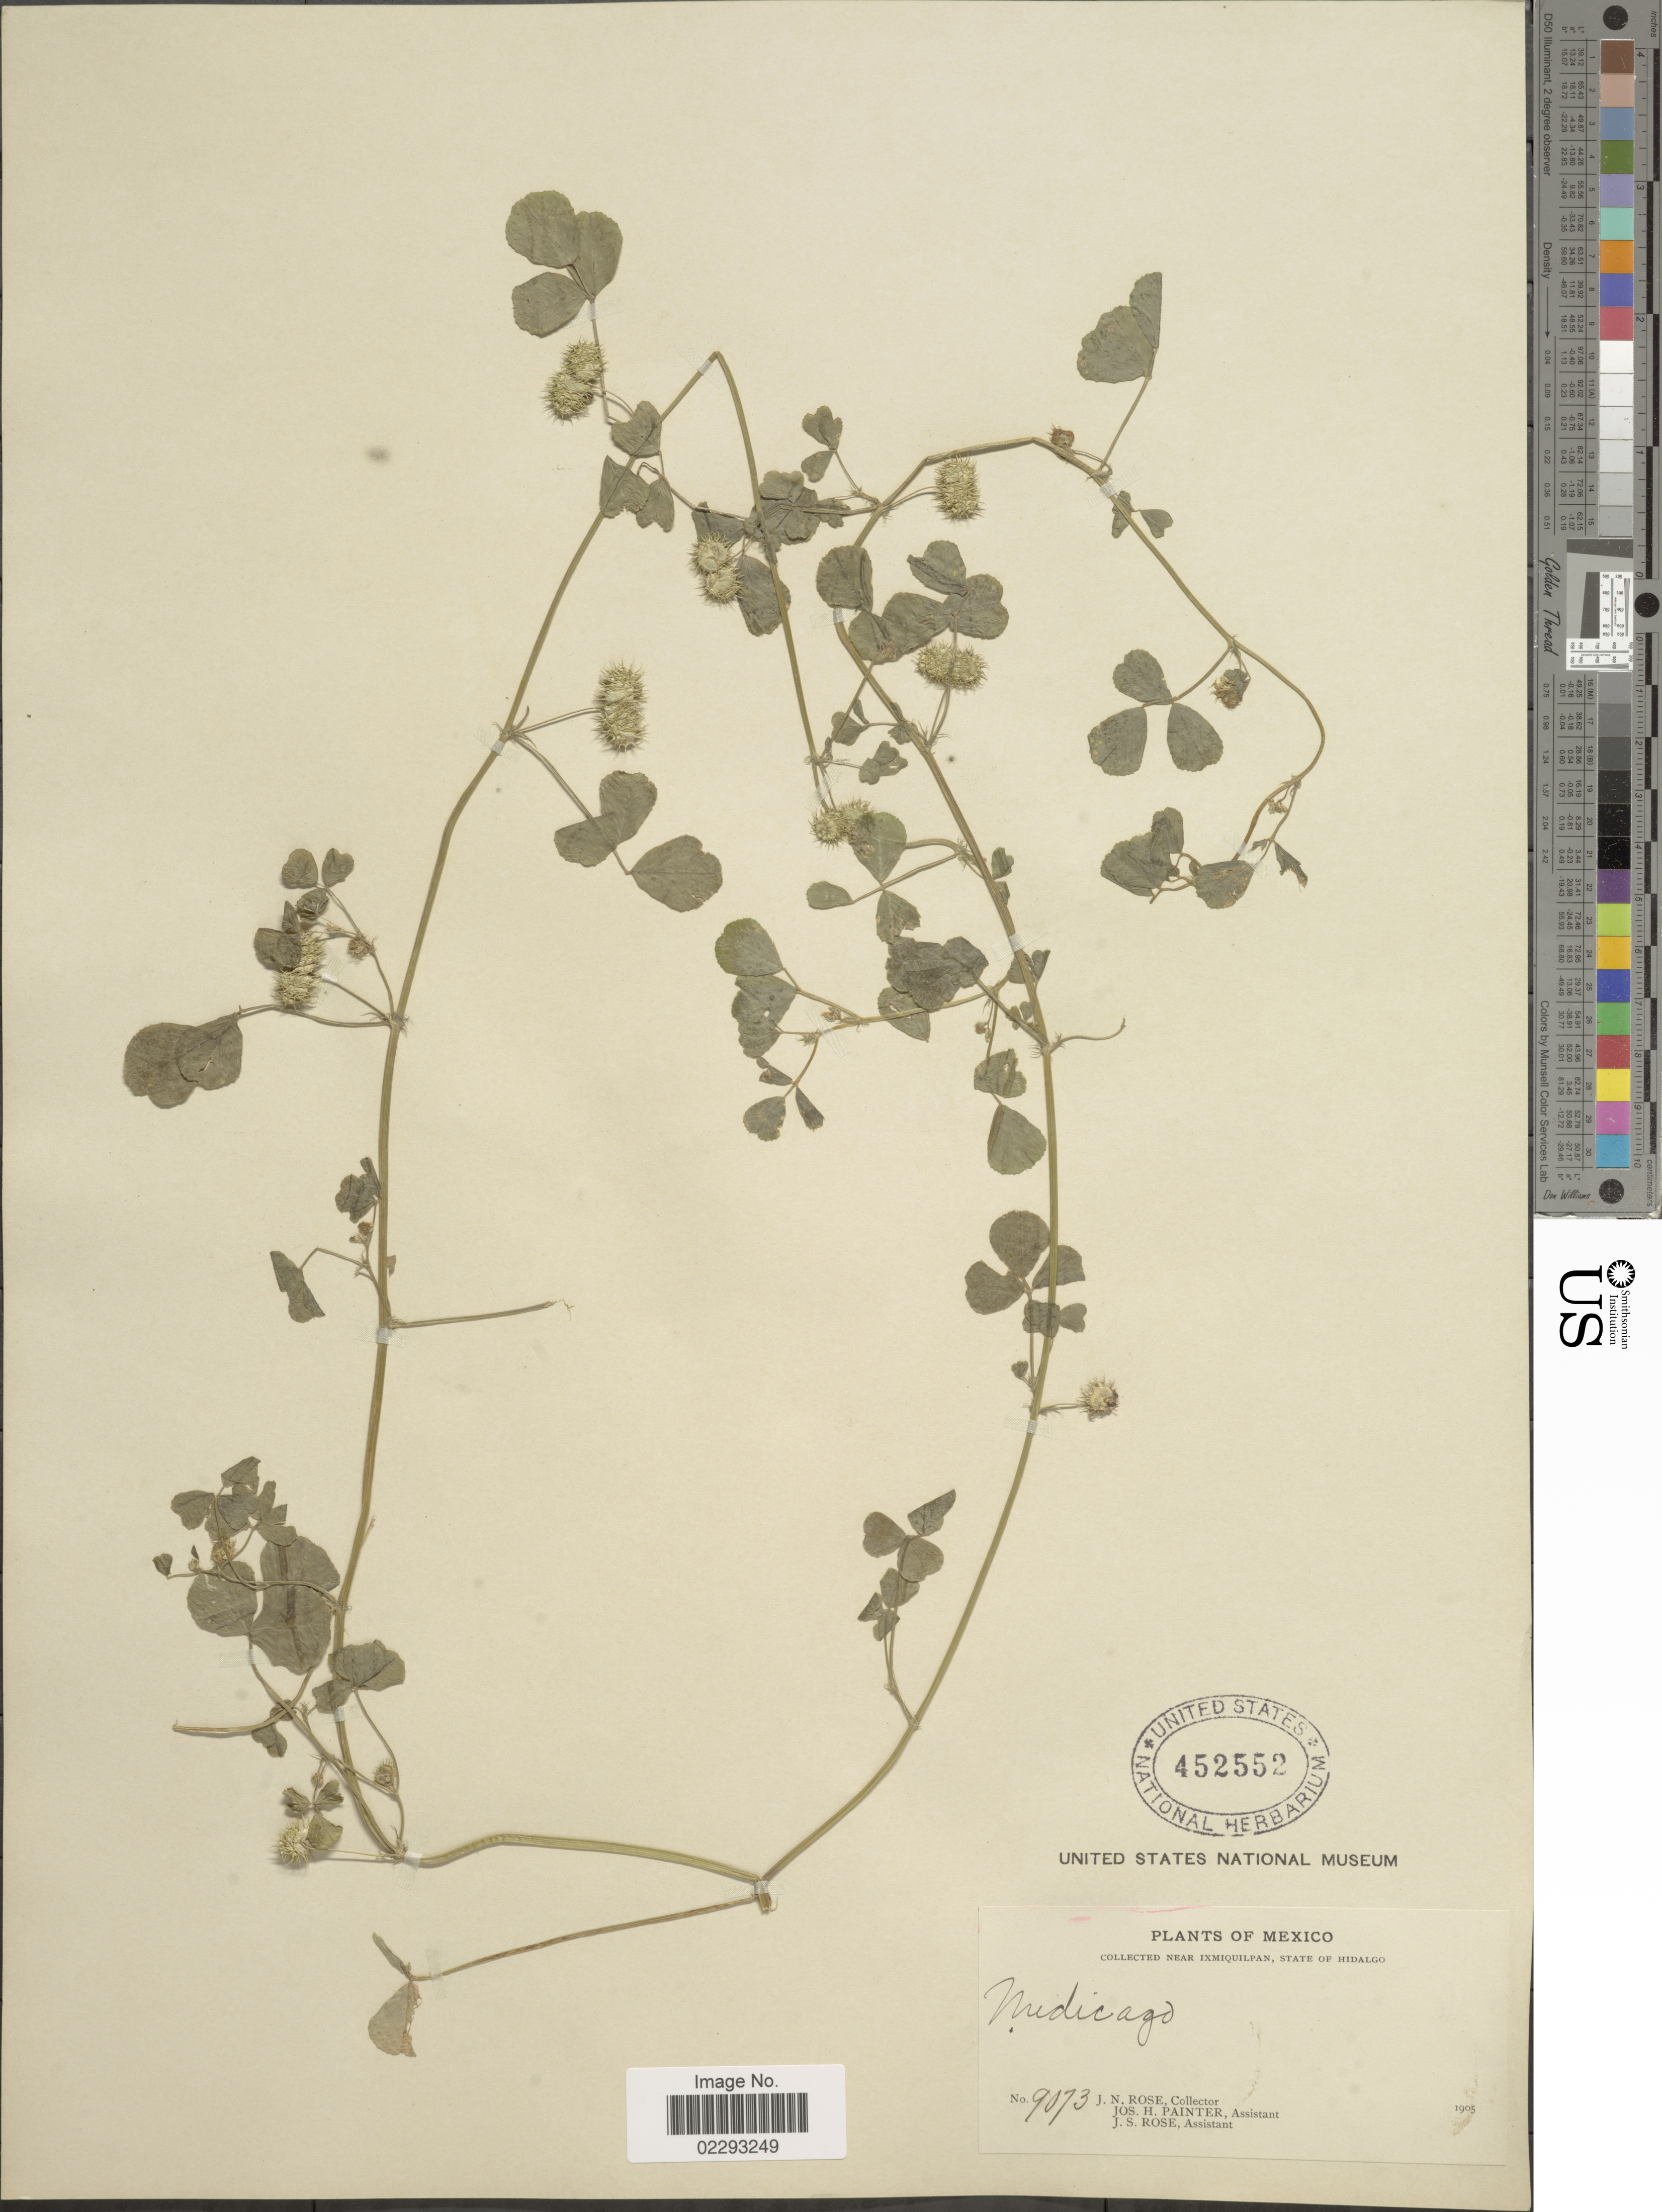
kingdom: Plantae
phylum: Tracheophyta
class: Magnoliopsida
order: Fabales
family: Fabaceae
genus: Medicago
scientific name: Medicago polymorpha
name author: L.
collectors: J. N. Rose, J. H. Painter & J. S. Rose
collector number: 9073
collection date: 1905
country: Mexico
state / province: Hidalgo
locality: Near Ixmiquilpan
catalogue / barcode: US 452552